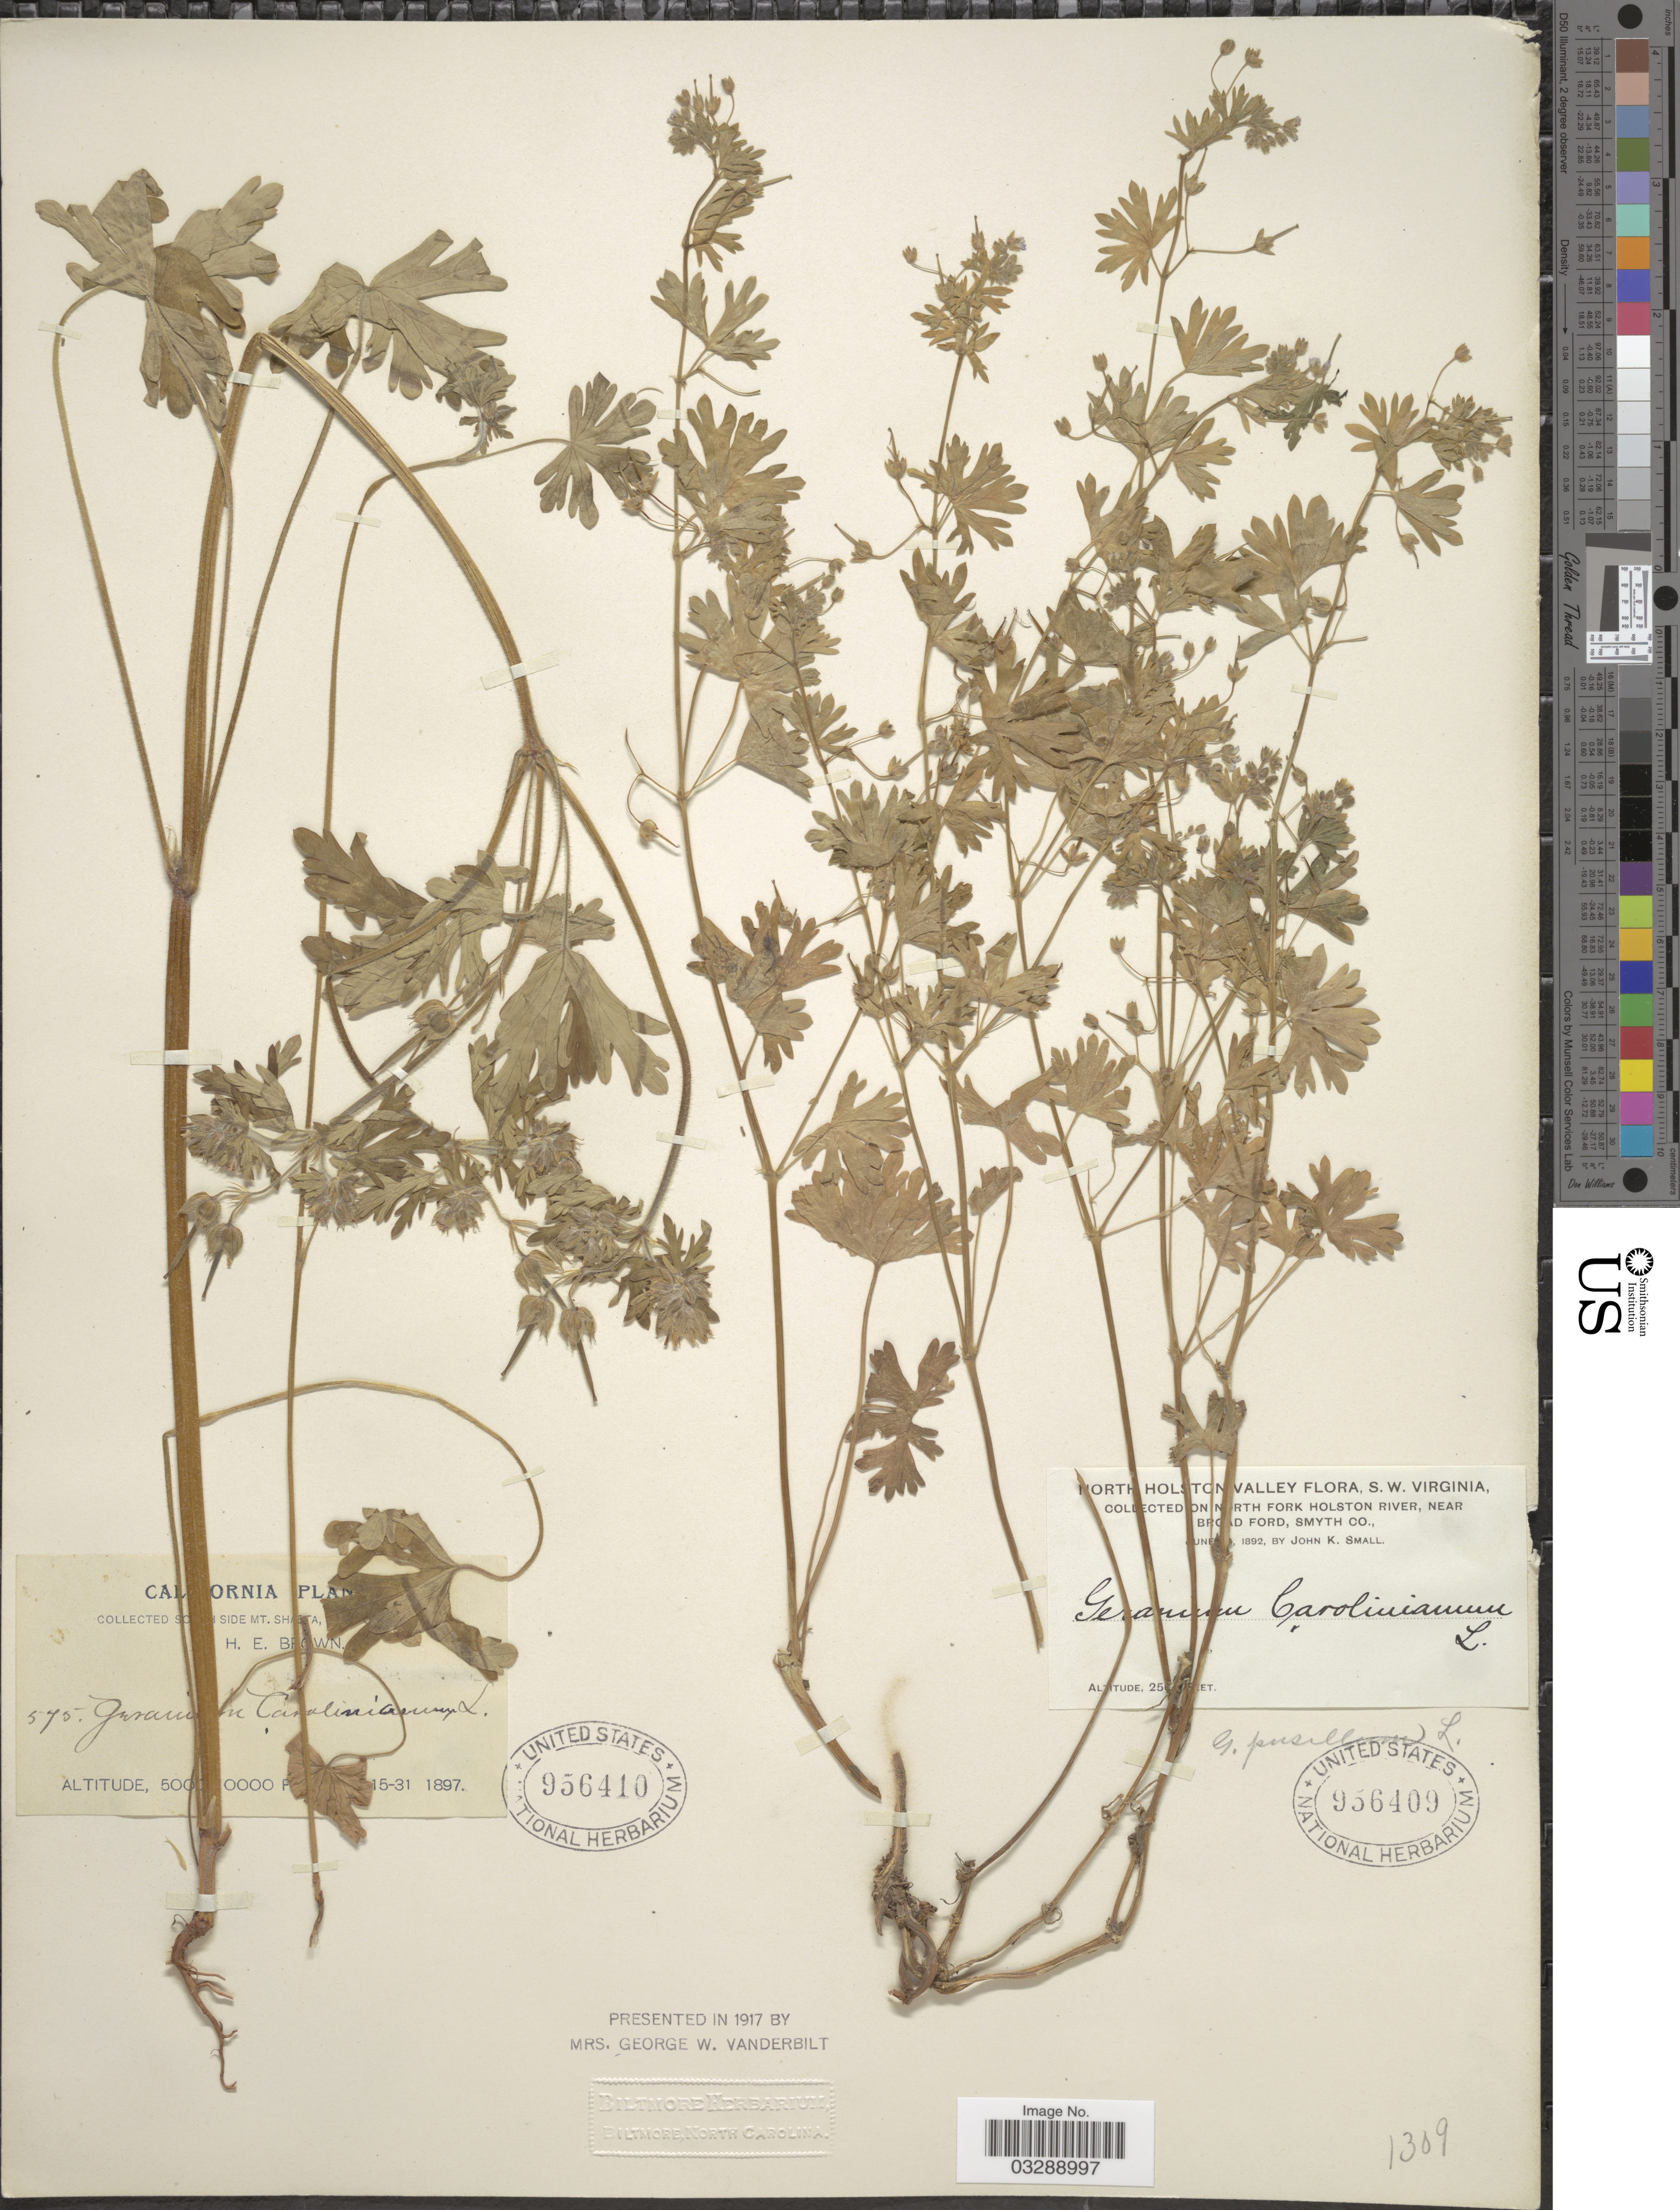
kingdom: Plantae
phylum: Tracheophyta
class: Magnoliopsida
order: Geraniales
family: Geraniaceae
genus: Geranium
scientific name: Geranium pusillum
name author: L.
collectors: J. K. Small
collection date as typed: June, !, 1892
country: United States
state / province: Virginia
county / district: Smyth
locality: North Holston Valley. S.W. Virginia. On North Fork Holston River, near Broad Ford, Smyth Co.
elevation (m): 762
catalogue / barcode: US 956409-2